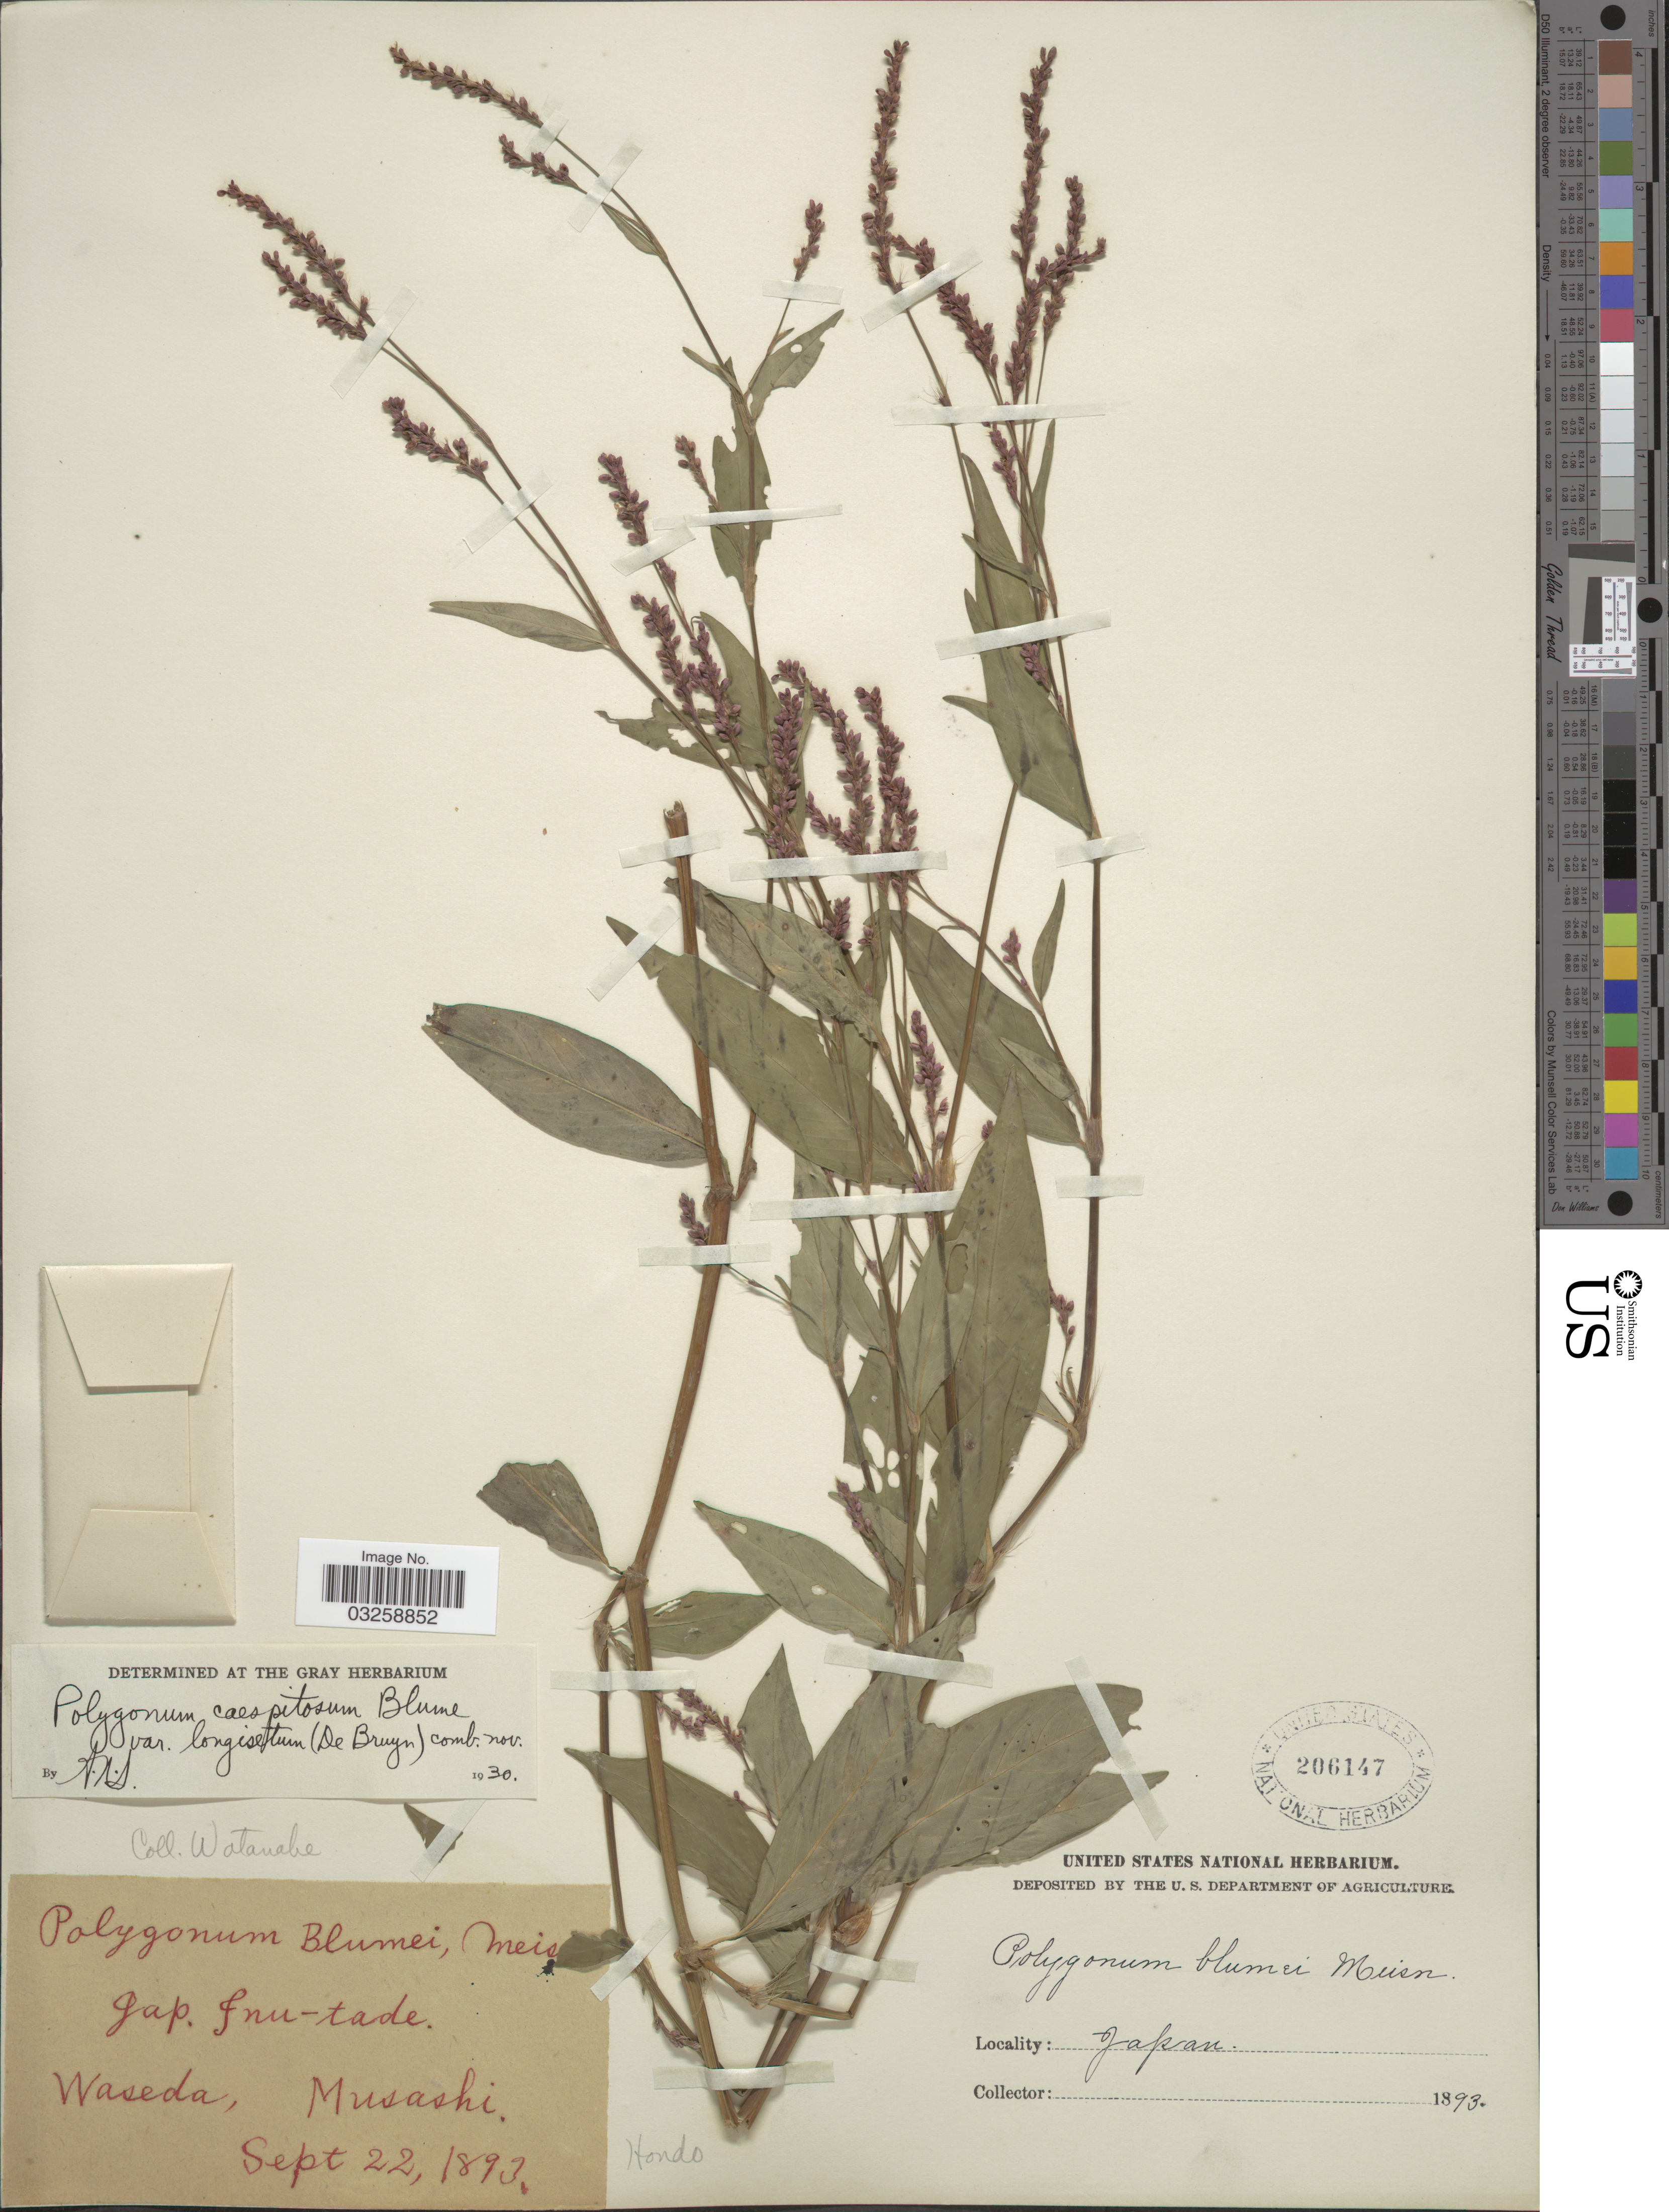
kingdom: Plantae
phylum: Tracheophyta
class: Magnoliopsida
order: Caryophyllales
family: Polygonaceae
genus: Polygonum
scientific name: Polygonum longisetum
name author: Bruijn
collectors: -. Watanabe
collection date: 1893-09-22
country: Japan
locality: Waseda, Musashi. Hondo.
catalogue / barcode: US 206147